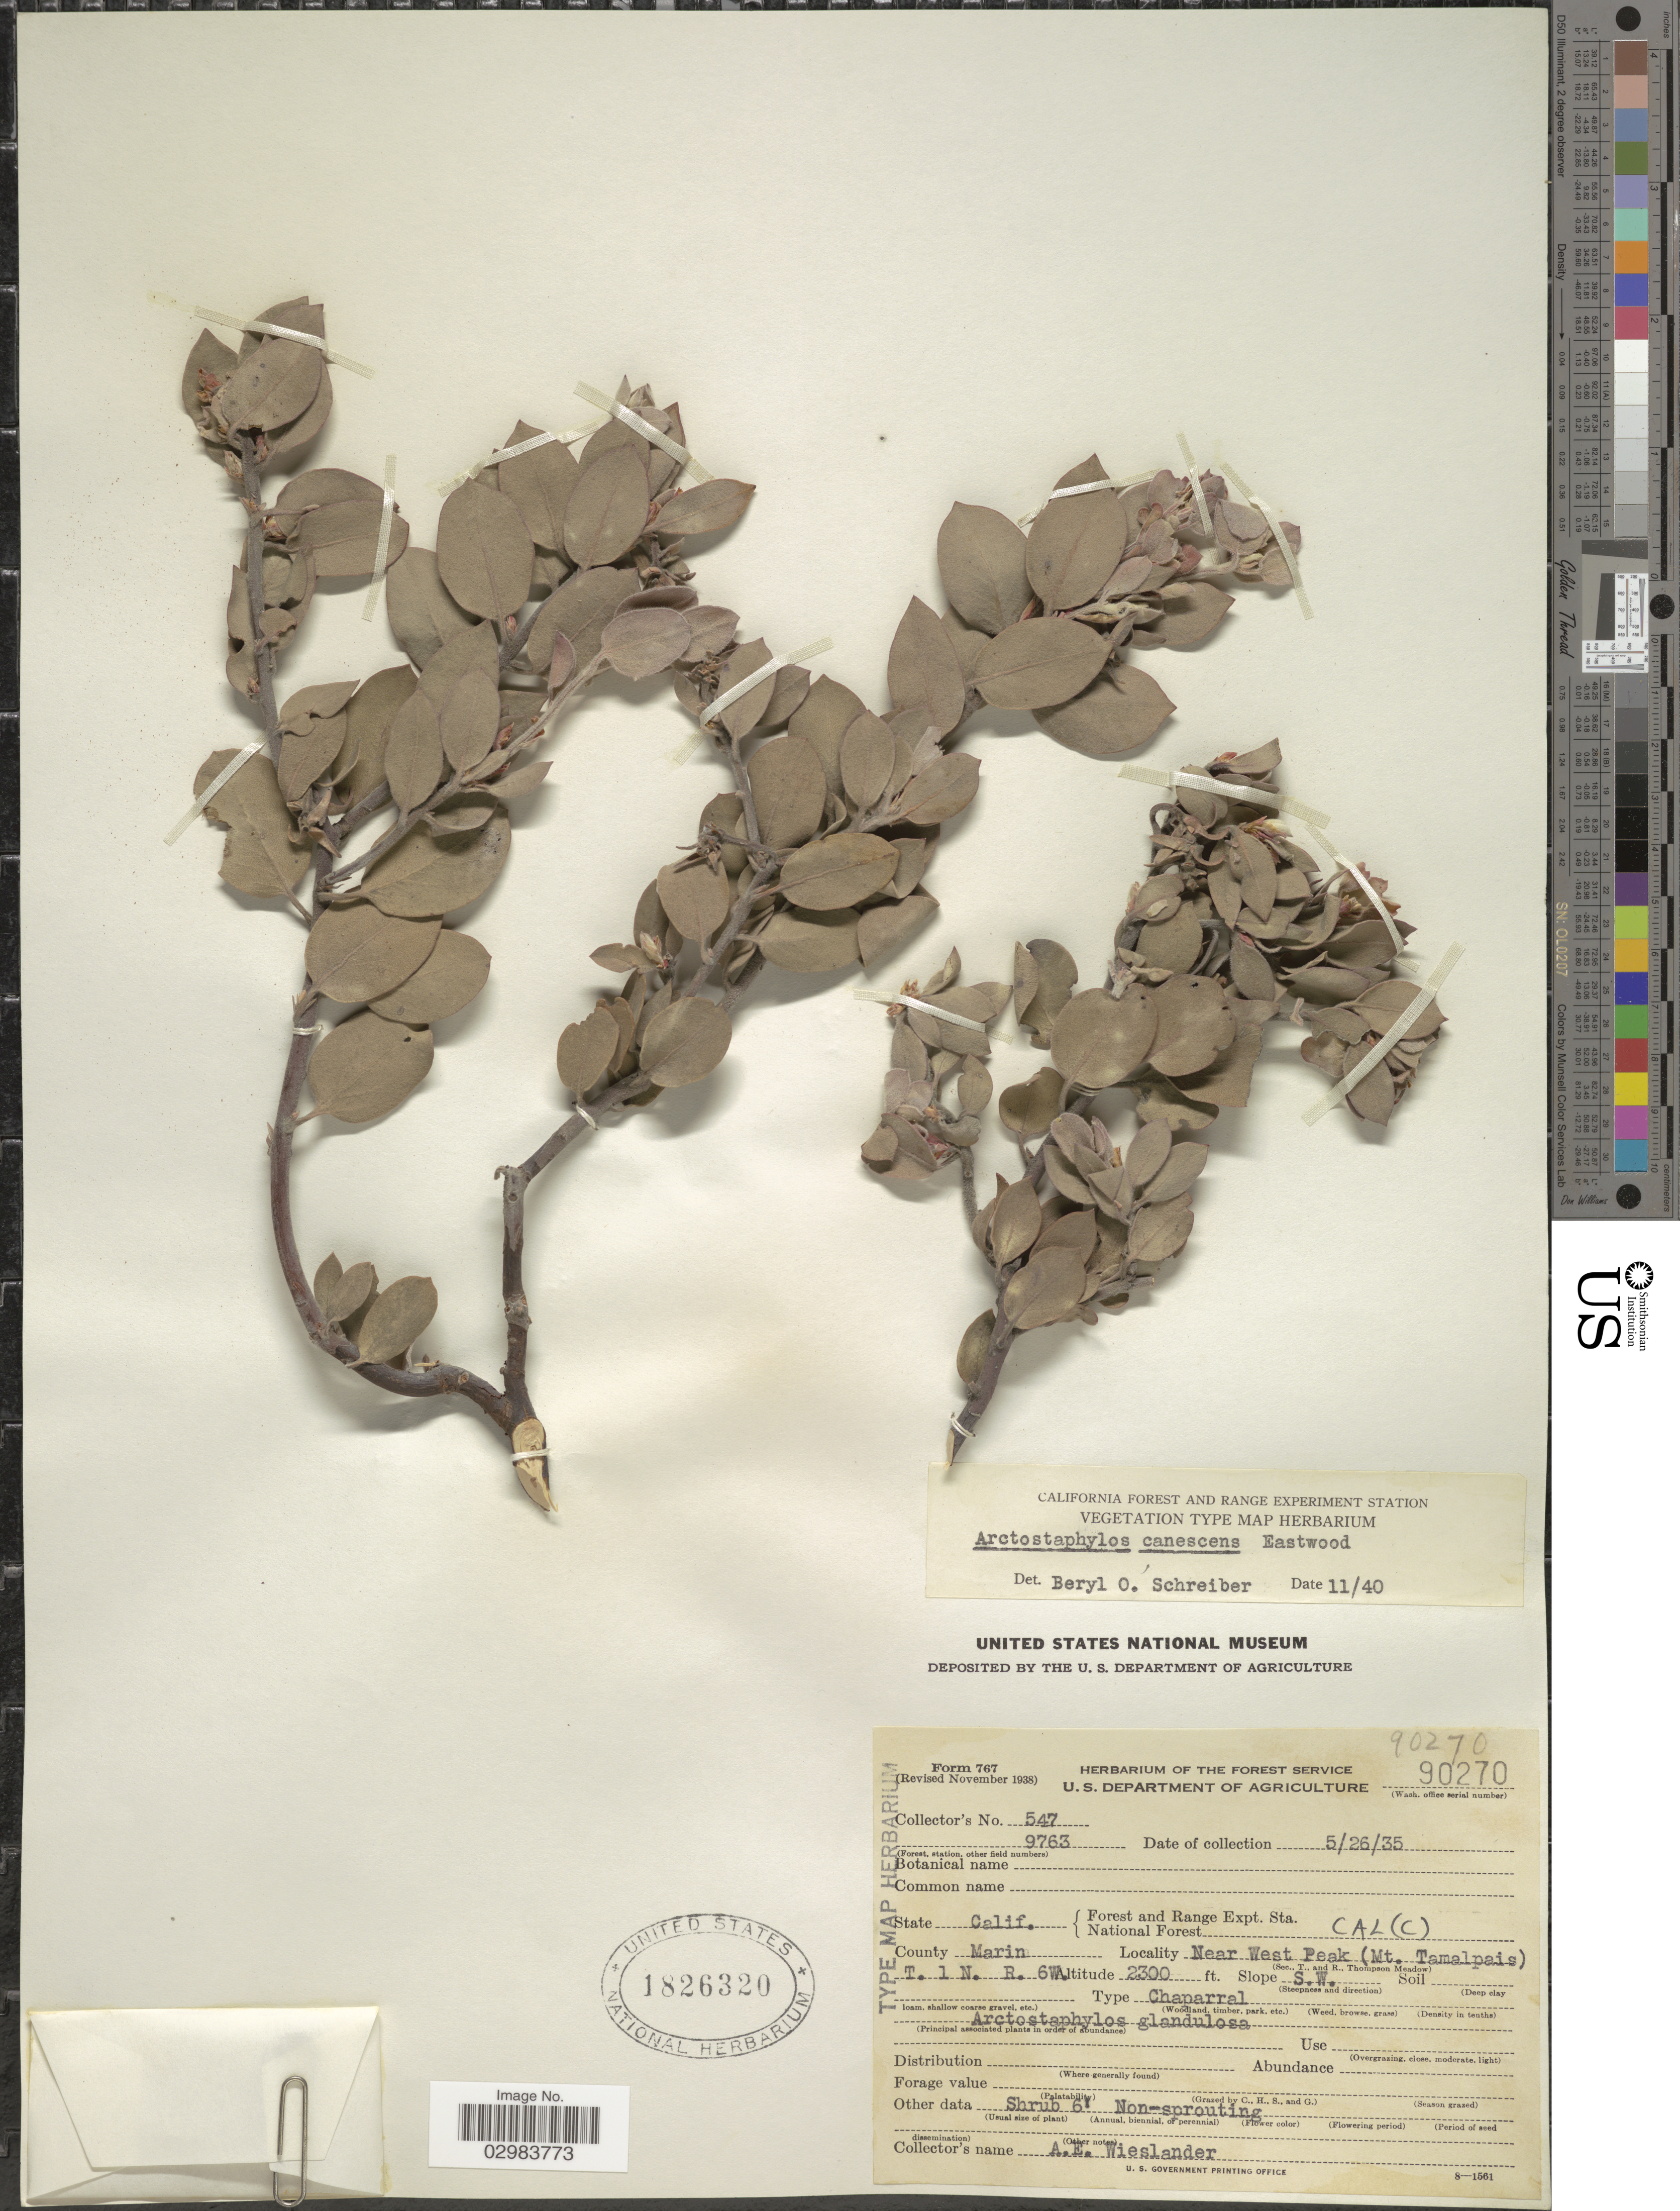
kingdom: Plantae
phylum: Tracheophyta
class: Magnoliopsida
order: Ericales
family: Ericaceae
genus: Arctostaphylos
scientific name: Arctostaphylos canescens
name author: Eastw.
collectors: A. E. Wieslander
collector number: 547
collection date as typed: Transcribed d/m/y: 26/5/35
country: United States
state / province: California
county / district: Marin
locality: Forest and Range Expt. Sta. National Forest Cal (C) County Marin. Near West Peak (Mt. Tamalpais) T. 1 N. R. 6W. Slope S.W.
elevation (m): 701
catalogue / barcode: US 1826320